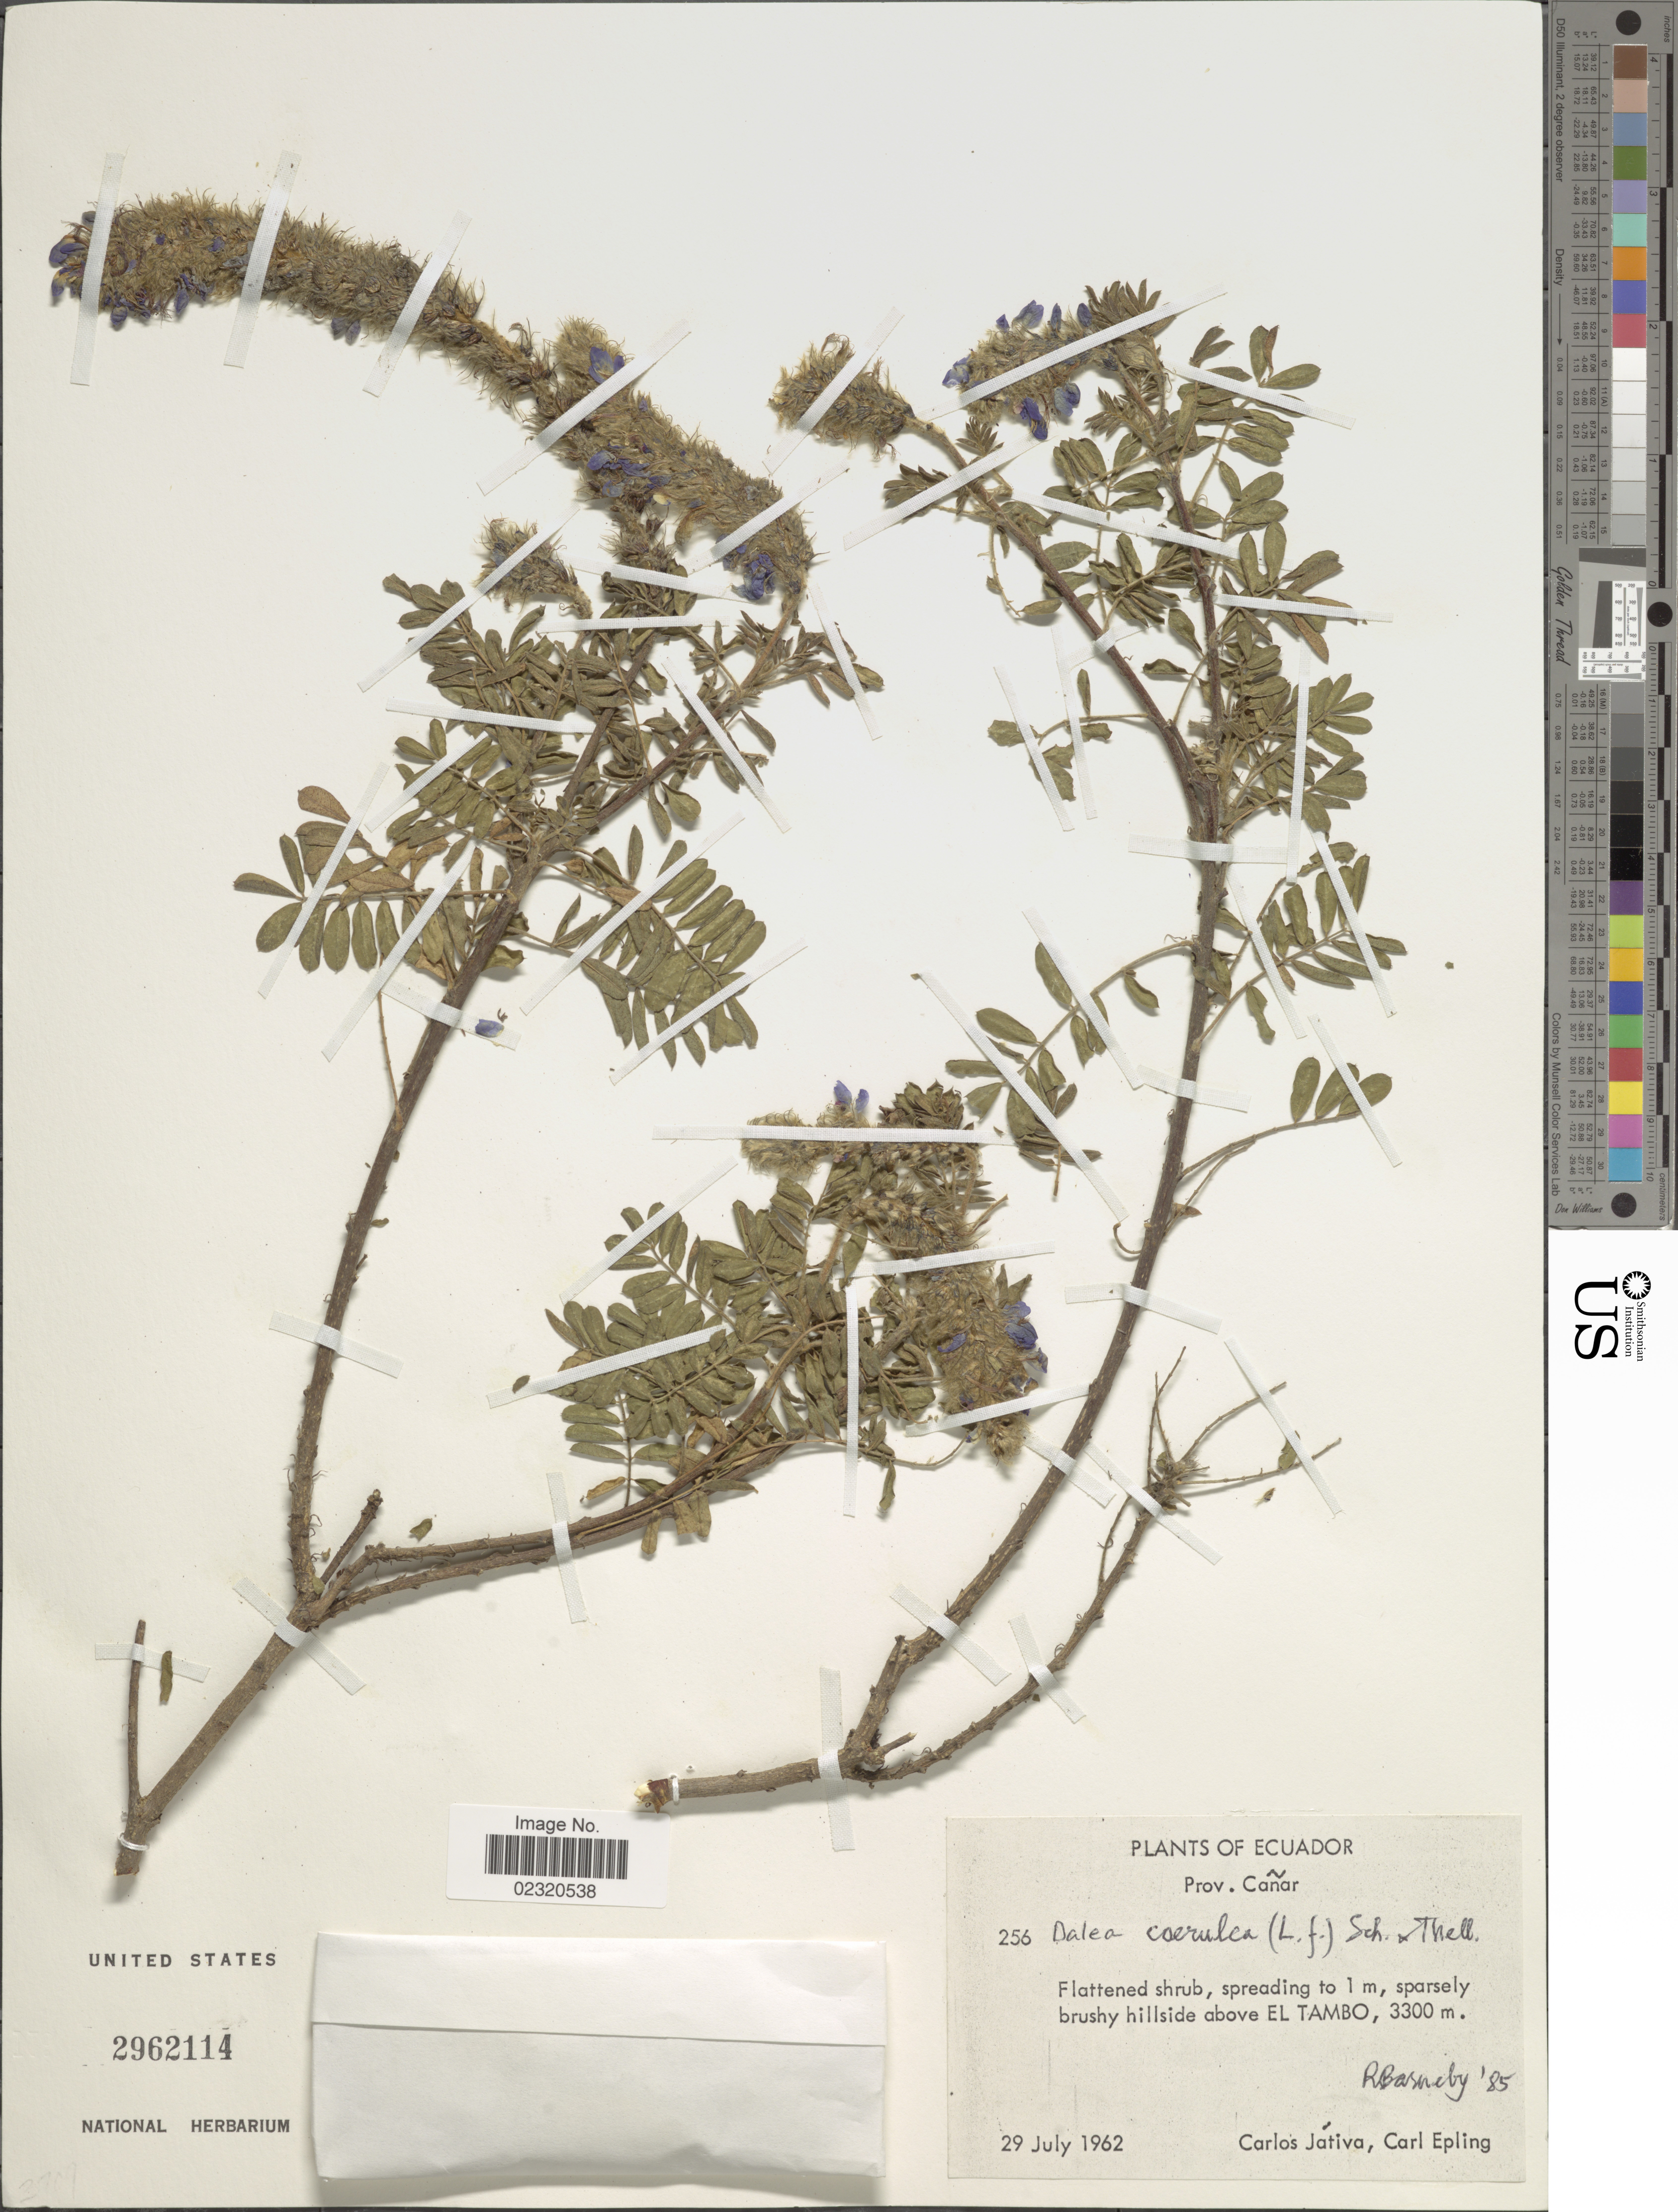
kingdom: Plantae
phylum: Tracheophyta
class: Magnoliopsida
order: Fabales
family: Fabaceae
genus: Dalea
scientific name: Dalea coerulea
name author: (L. f.) Schinz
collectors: C. D. Játiva & C. C. Epling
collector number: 256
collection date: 1962-07-29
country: Ecuador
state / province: Cañar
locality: Above El Tambo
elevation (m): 3300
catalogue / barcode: US 2962114